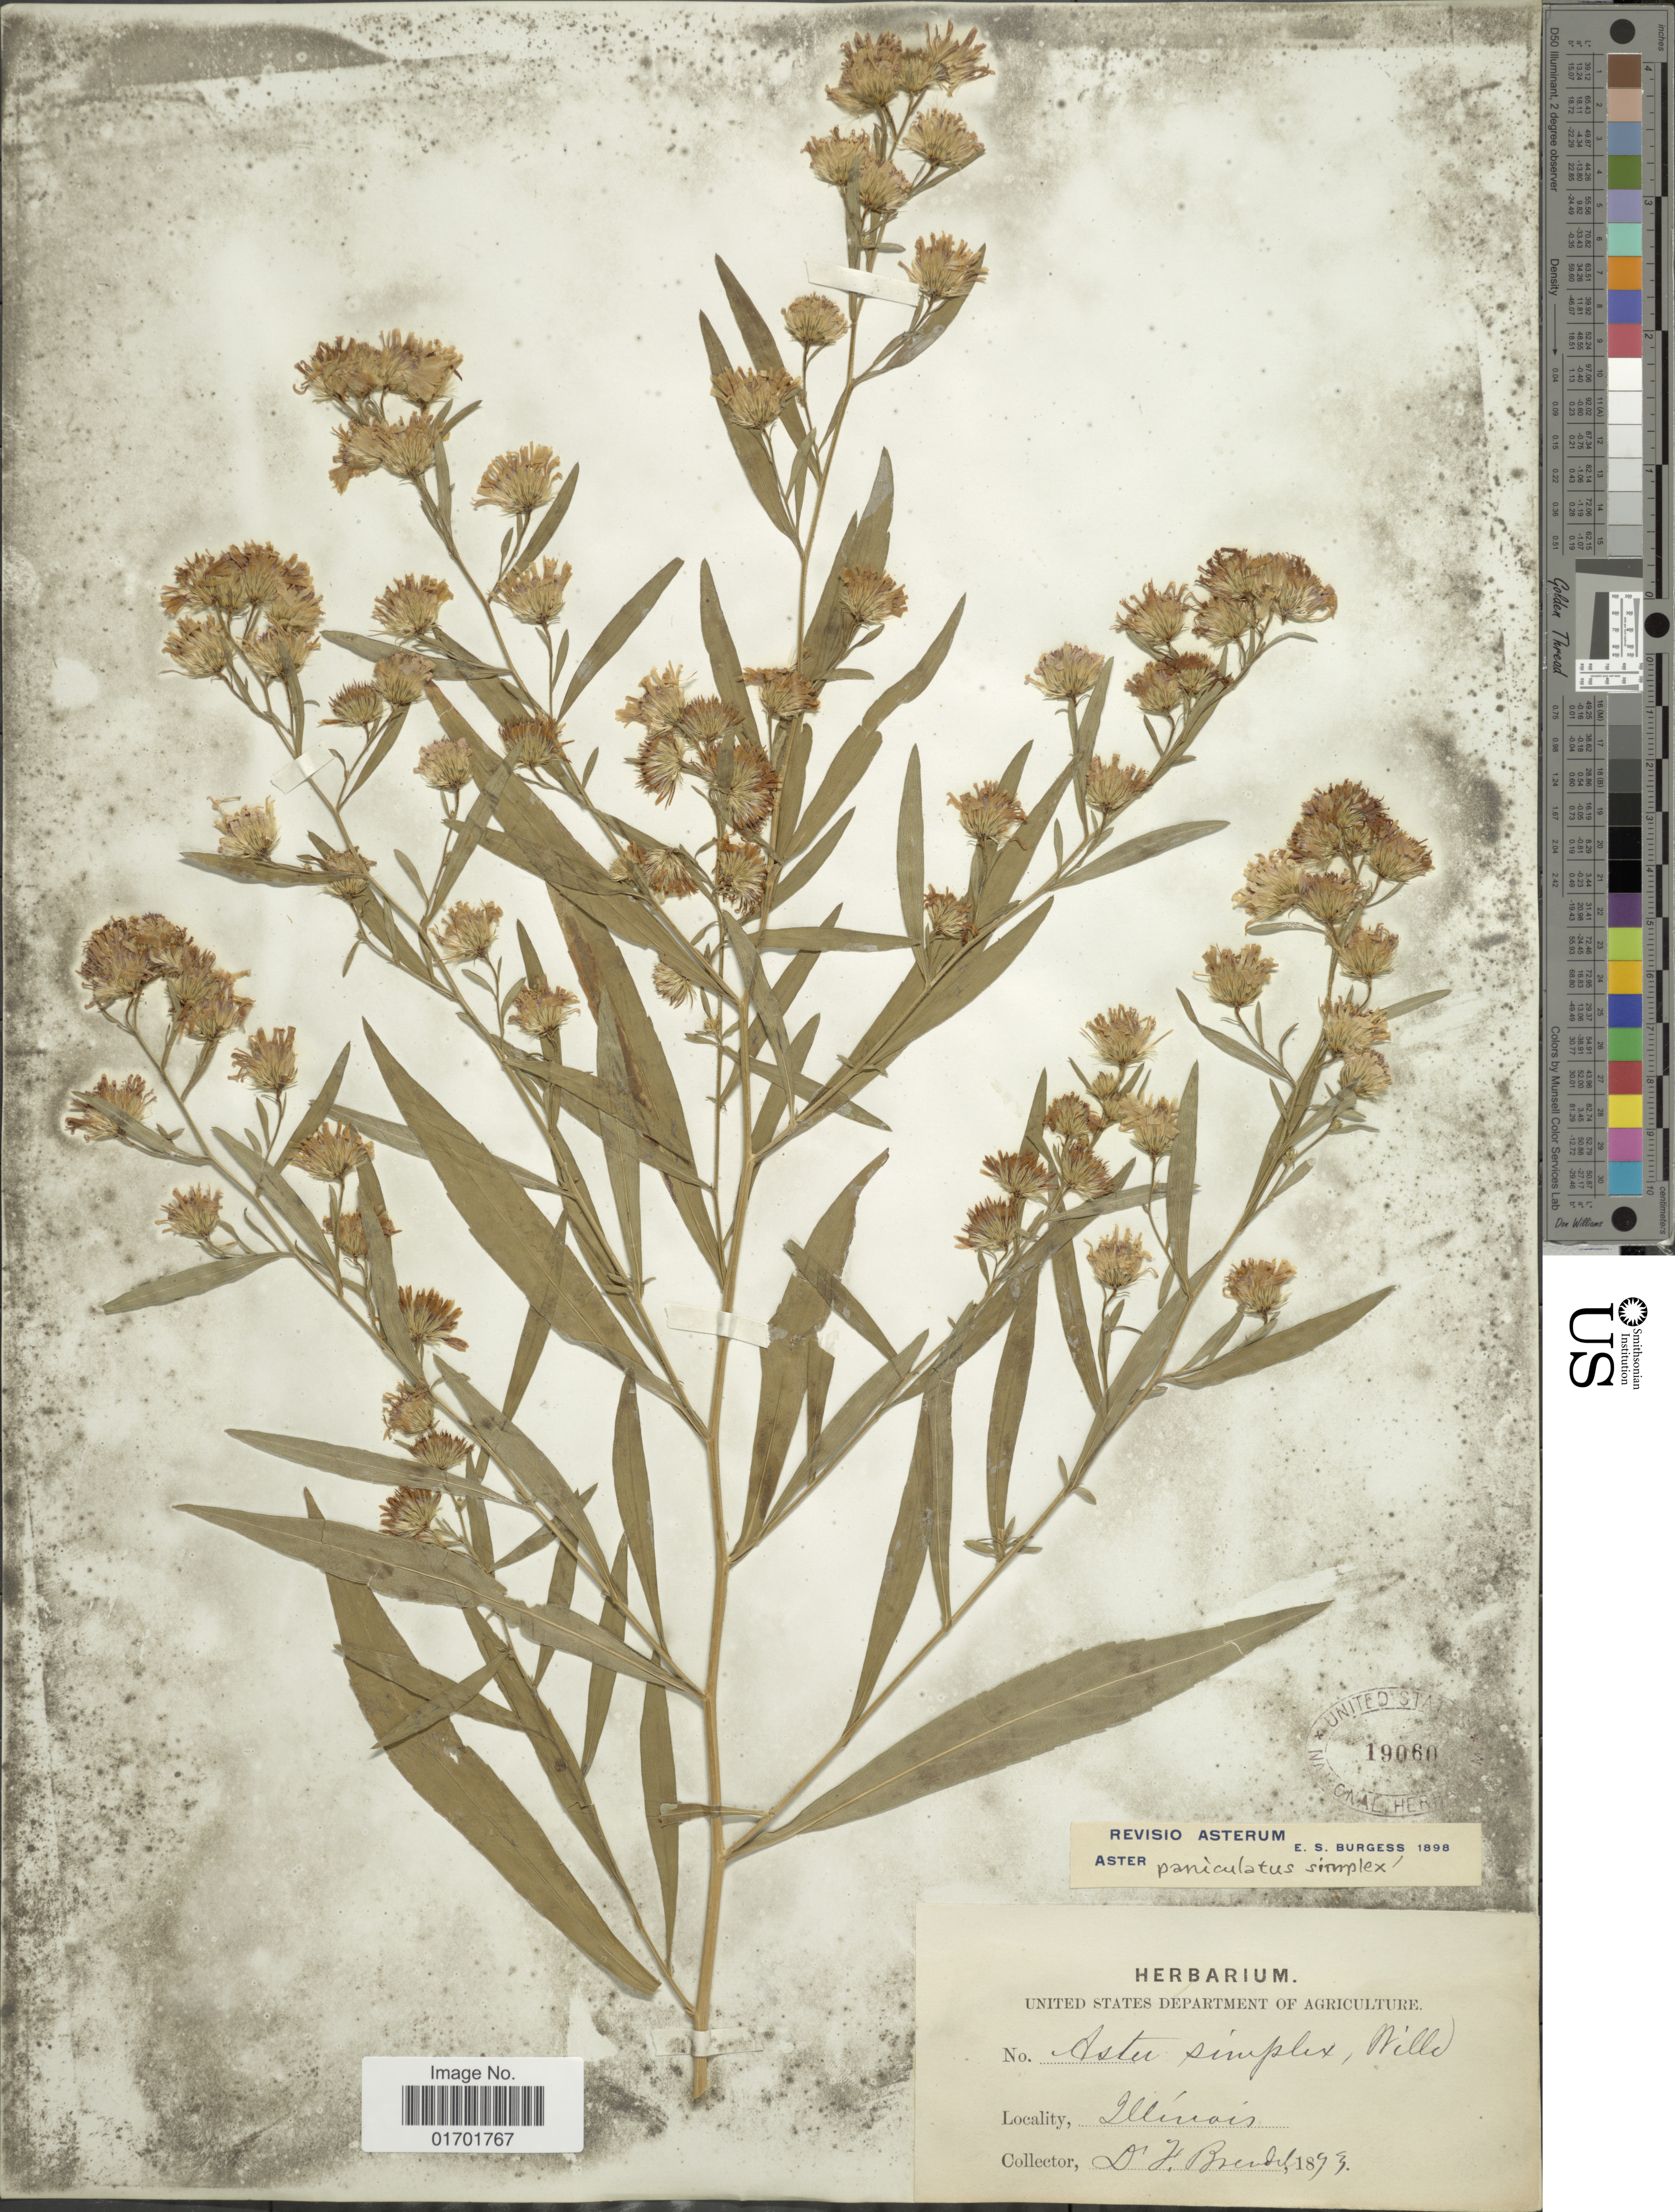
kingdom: Plantae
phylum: Tracheophyta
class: Magnoliopsida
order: Asterales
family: Asteraceae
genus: Symphyotrichum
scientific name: Symphyotrichum lanceolatum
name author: (Willd.) G.L. Nesom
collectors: F. Brendel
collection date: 1899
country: United States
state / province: Illinois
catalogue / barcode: US 19060